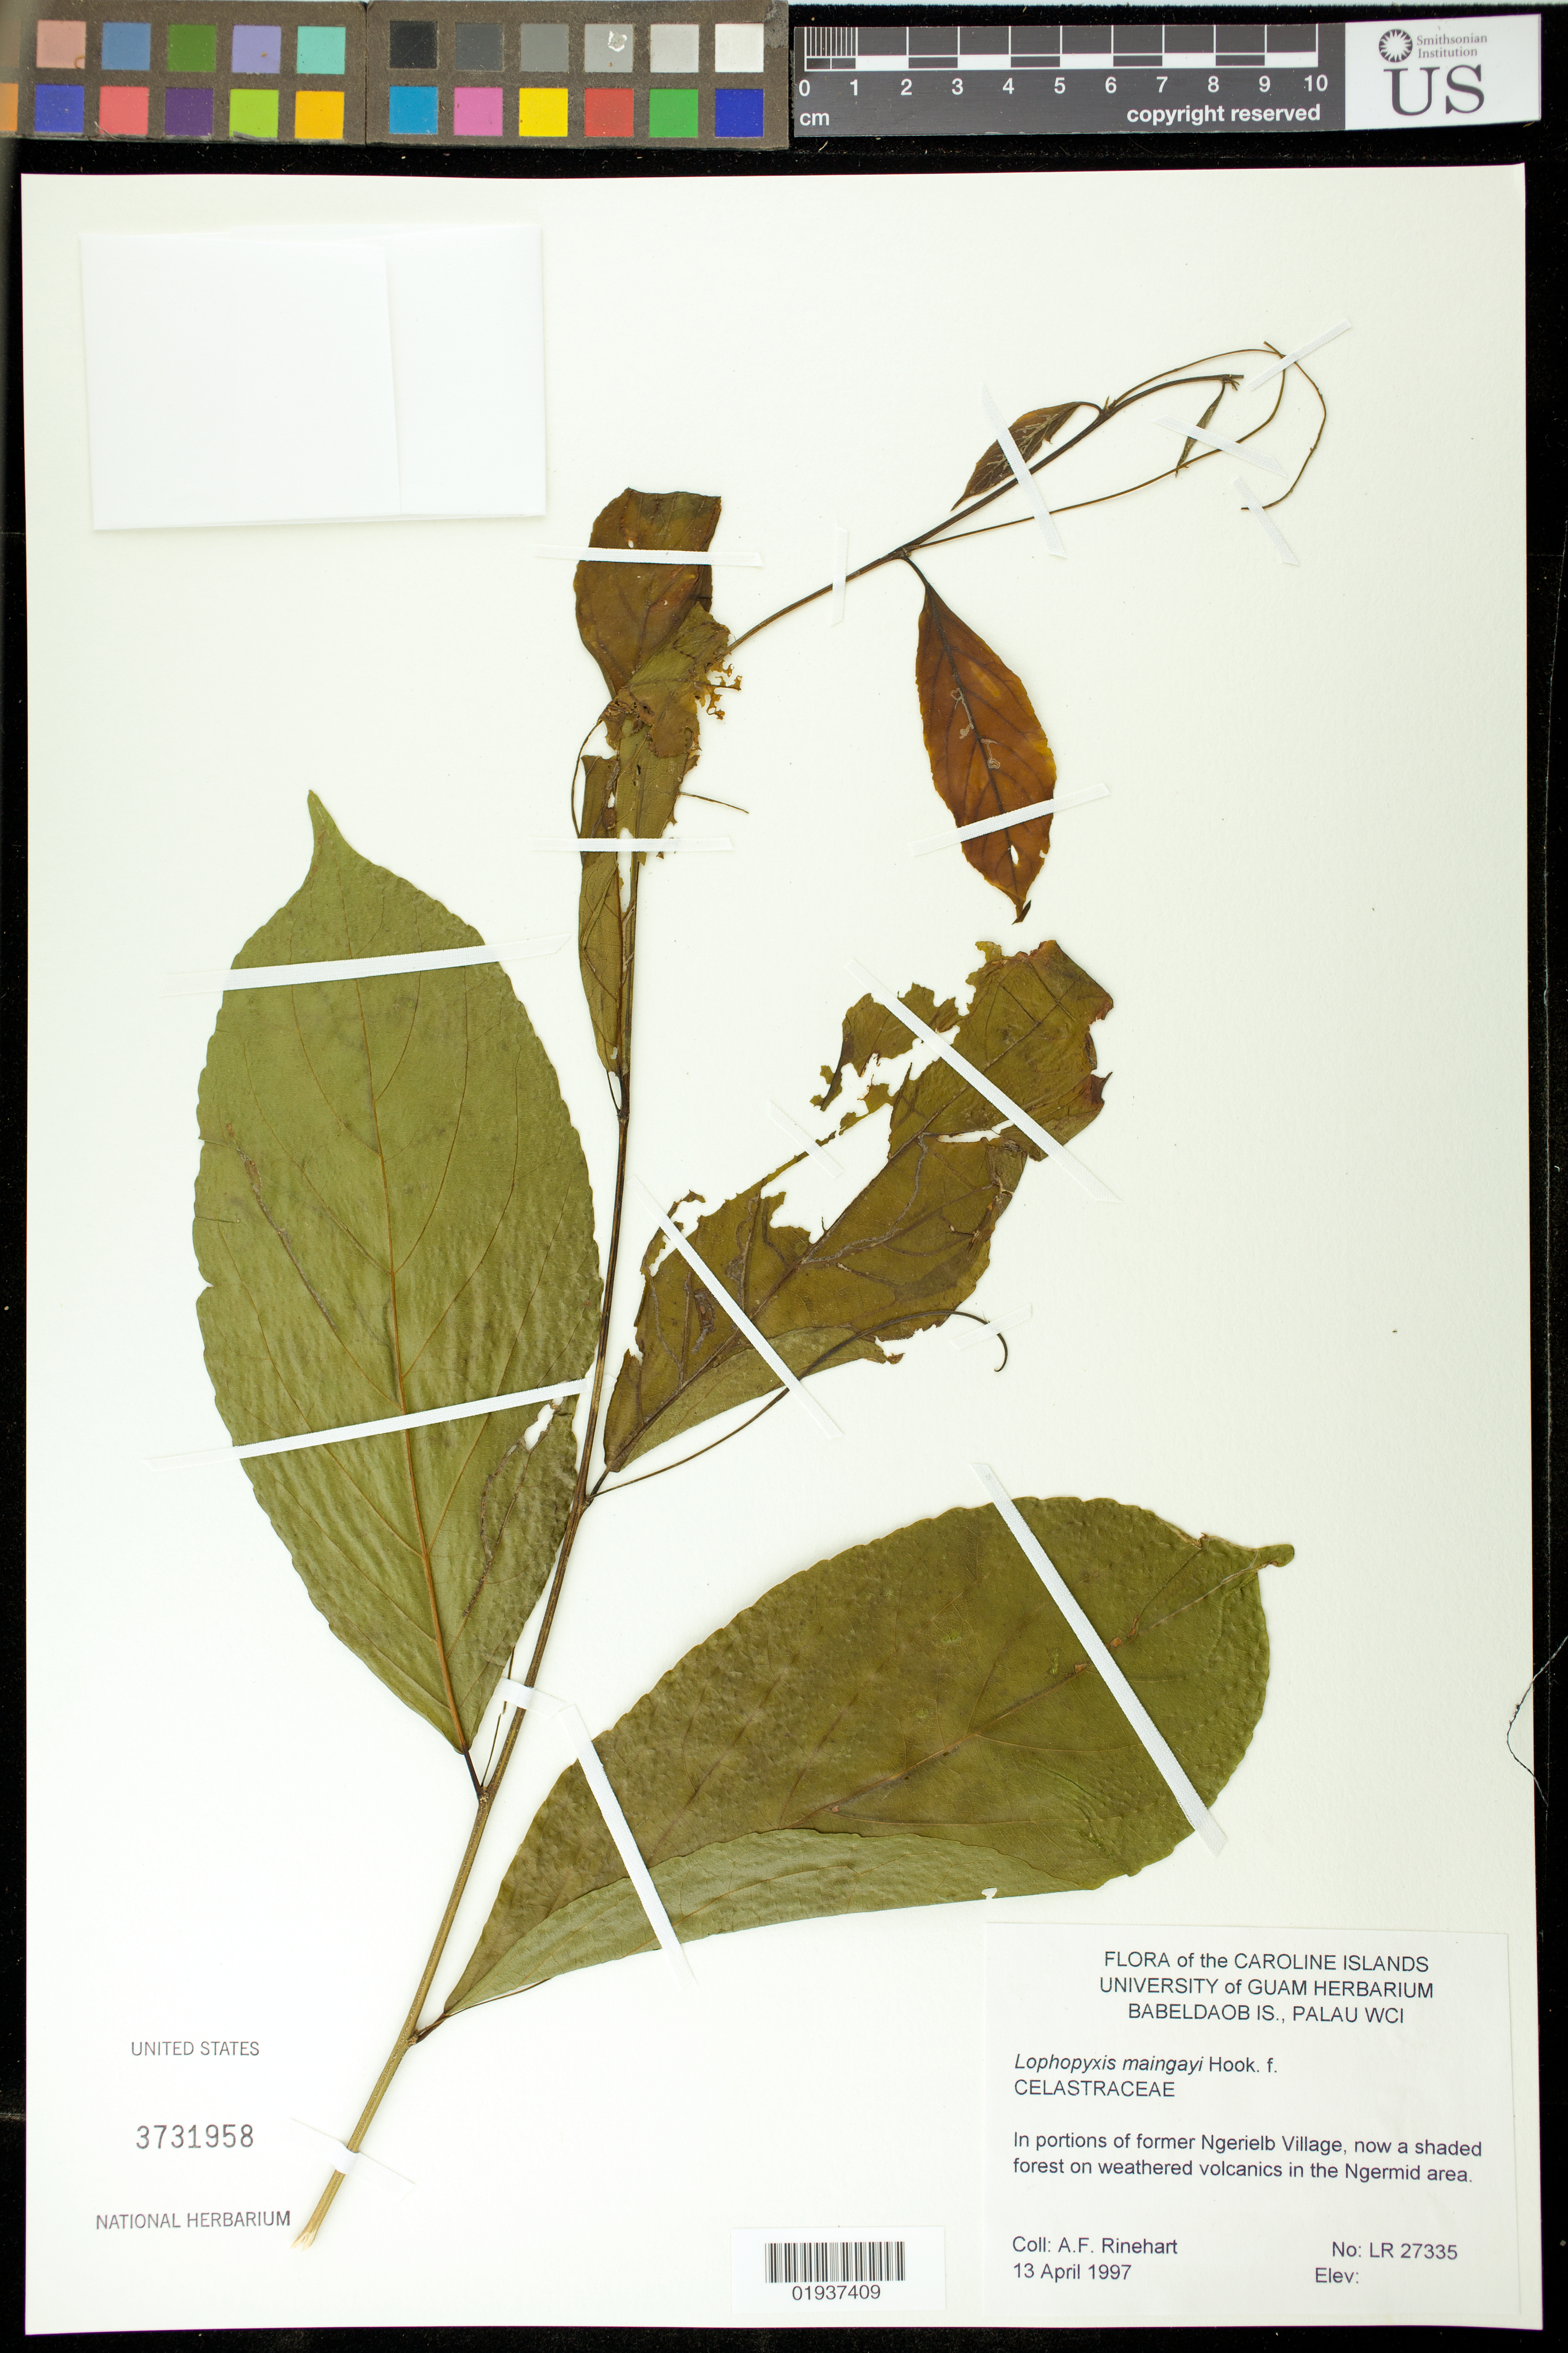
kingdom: Plantae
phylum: Tracheophyta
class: Magnoliopsida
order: Malpighiales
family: Lophopyxidaceae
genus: Lophopyxis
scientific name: Lophopyxis maingayi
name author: Hook. f.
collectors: A. Rinehart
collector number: LR27335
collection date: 1997-04-12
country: Palau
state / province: Koror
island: Oreor [Koror]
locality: In portions of former Ngerielb Village, now a shaded forest on weathered volcanics, Ngermid, Koror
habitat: Shaded forest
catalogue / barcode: US 3731958